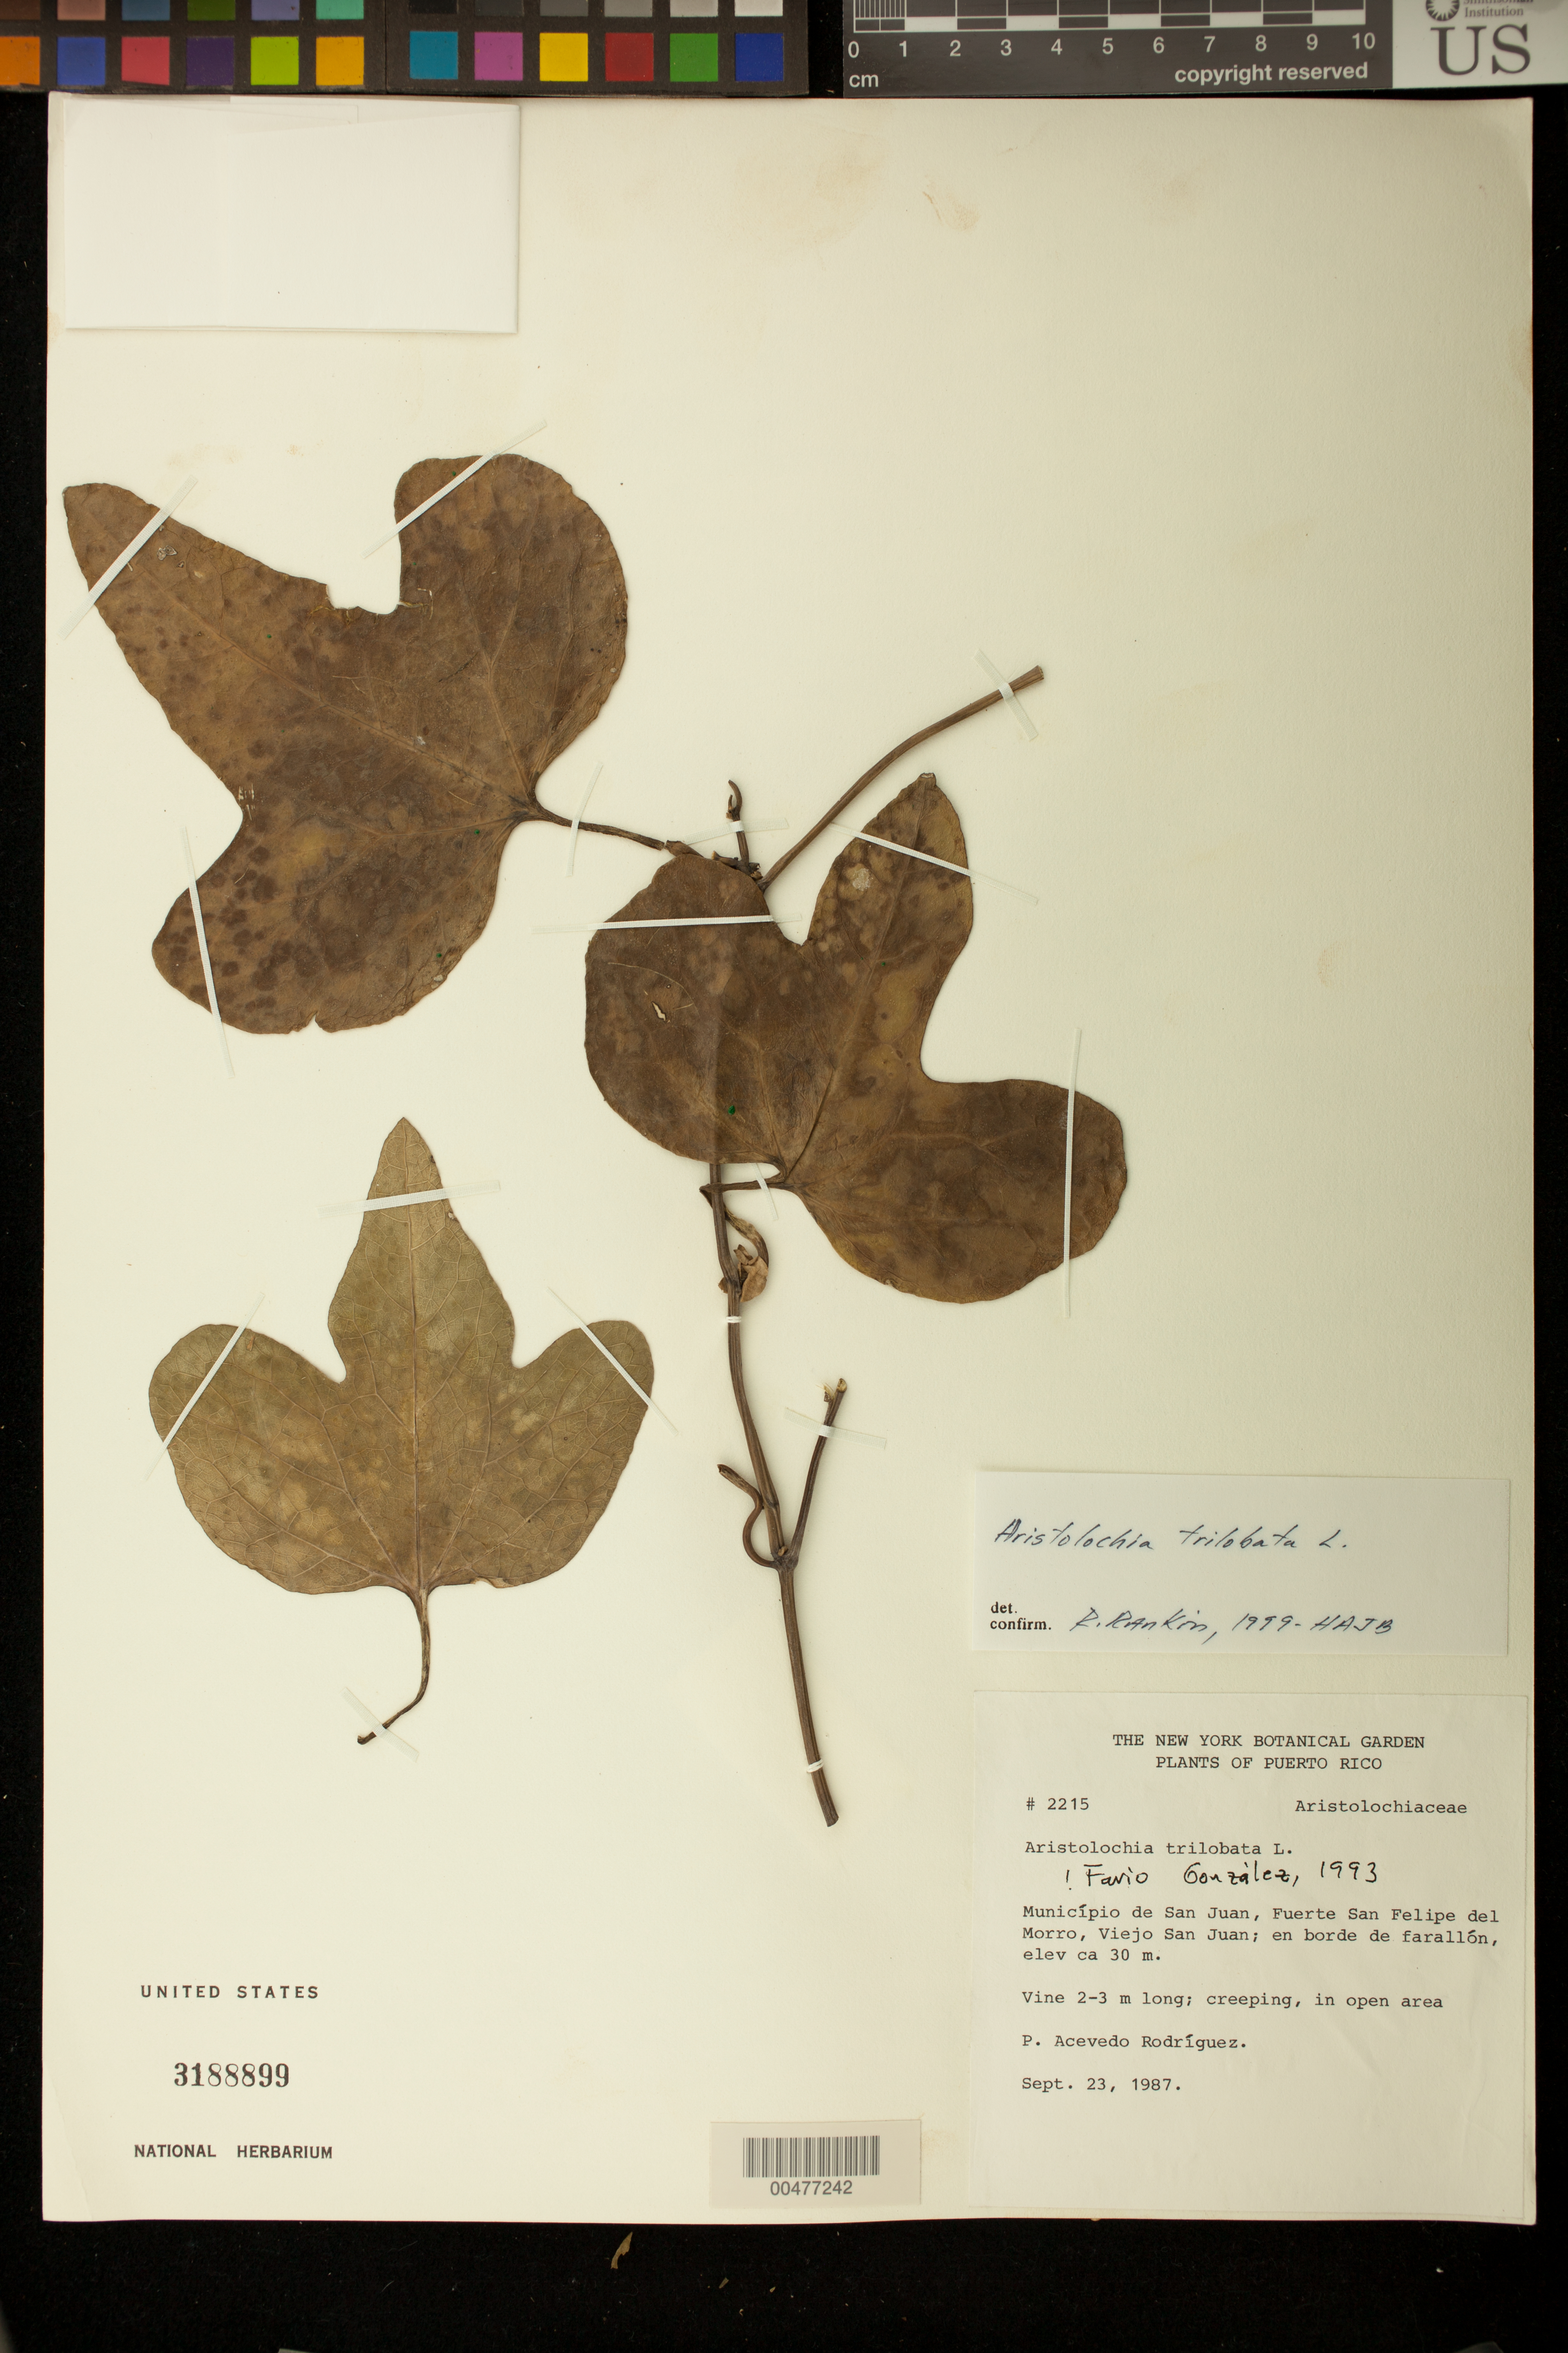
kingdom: Plantae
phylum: Tracheophyta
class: Magnoliopsida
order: Piperales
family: Aristolochiaceae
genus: Aristolochia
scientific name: Aristolochia trilobata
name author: L.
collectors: P. Acevedo-Rodr.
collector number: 2215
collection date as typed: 23 Sep 1987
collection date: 1987-09-23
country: Puerto Rico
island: Puerto Rico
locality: Fuerte San Felipe del Morro, Viejo San Juan. Open area.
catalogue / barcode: US 3188899